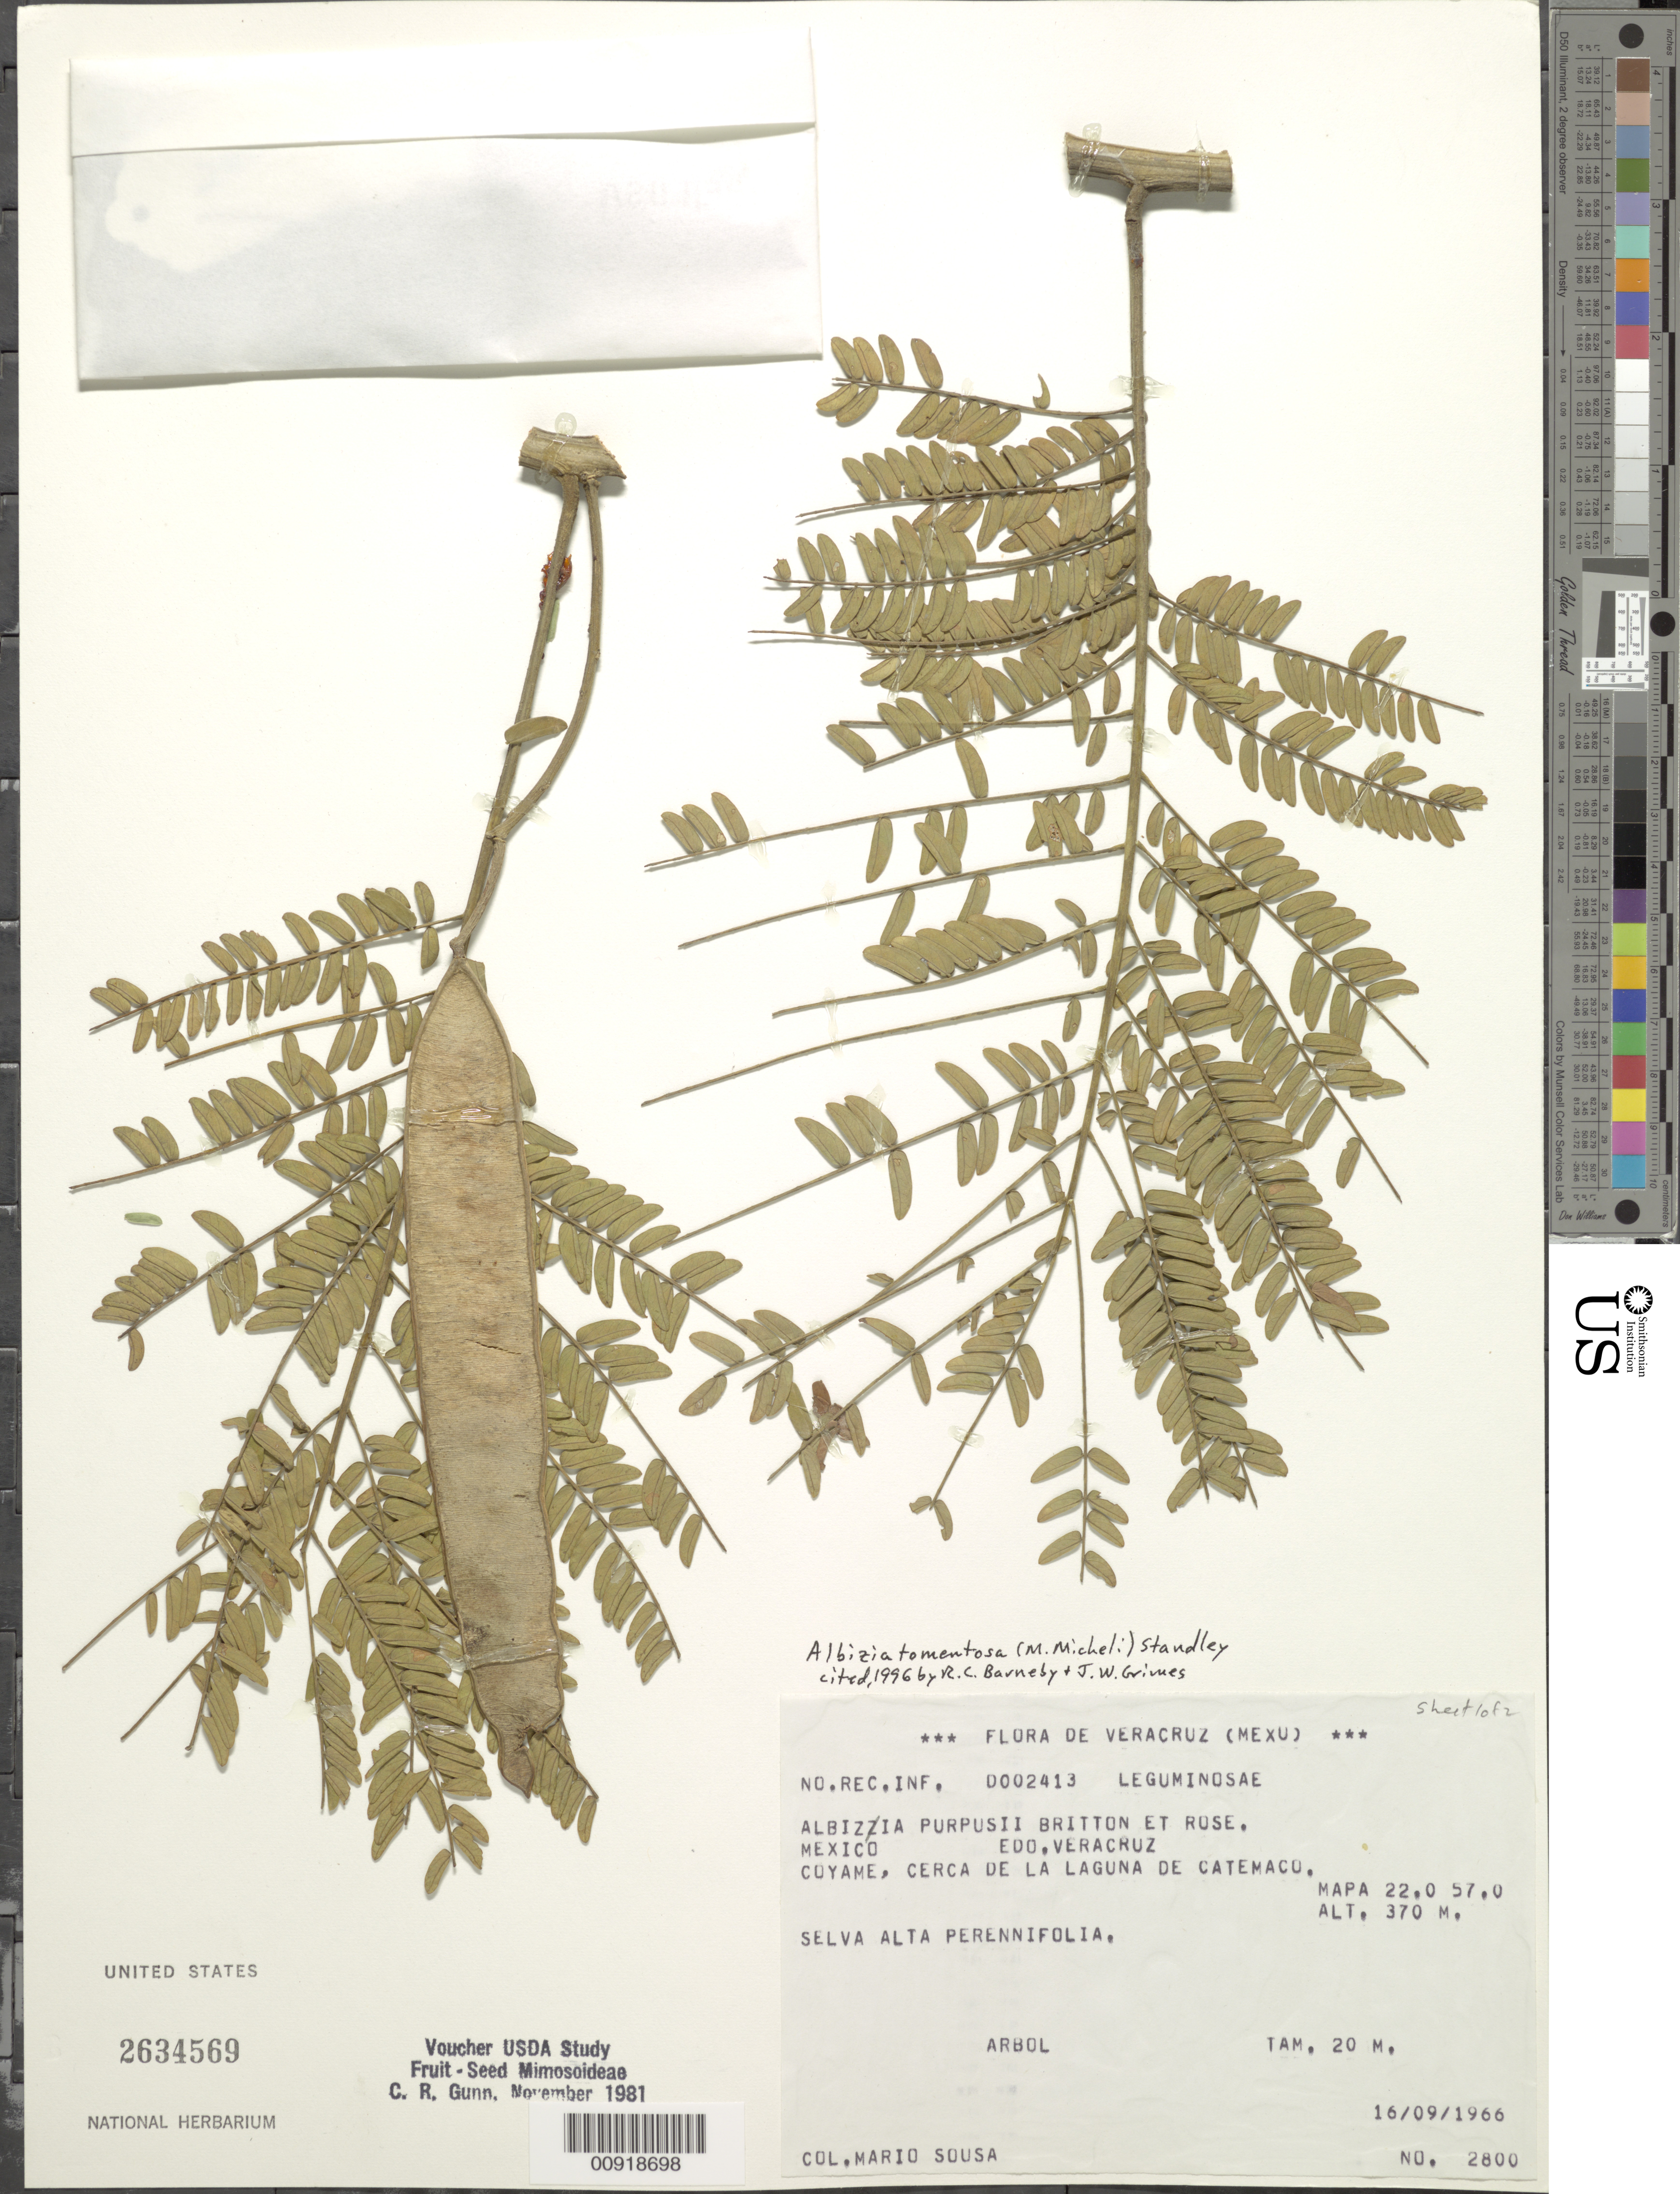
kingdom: Plantae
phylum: Tracheophyta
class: Magnoliopsida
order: Fabales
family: Fabaceae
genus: Pseudalbizzia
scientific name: Pseudalbizzia tomentosa var. purpusii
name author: (Britton & Rose) Koenen & Duno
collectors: M. Sousa S.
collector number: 2800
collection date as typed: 16 Sep 1966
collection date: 1966-09-16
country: Mexico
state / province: Veracruz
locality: Coyame, cerca de la Laguna de Catemaco. Mapa 22.0 57.0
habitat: Selva alta perennifolia.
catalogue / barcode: US 2634569